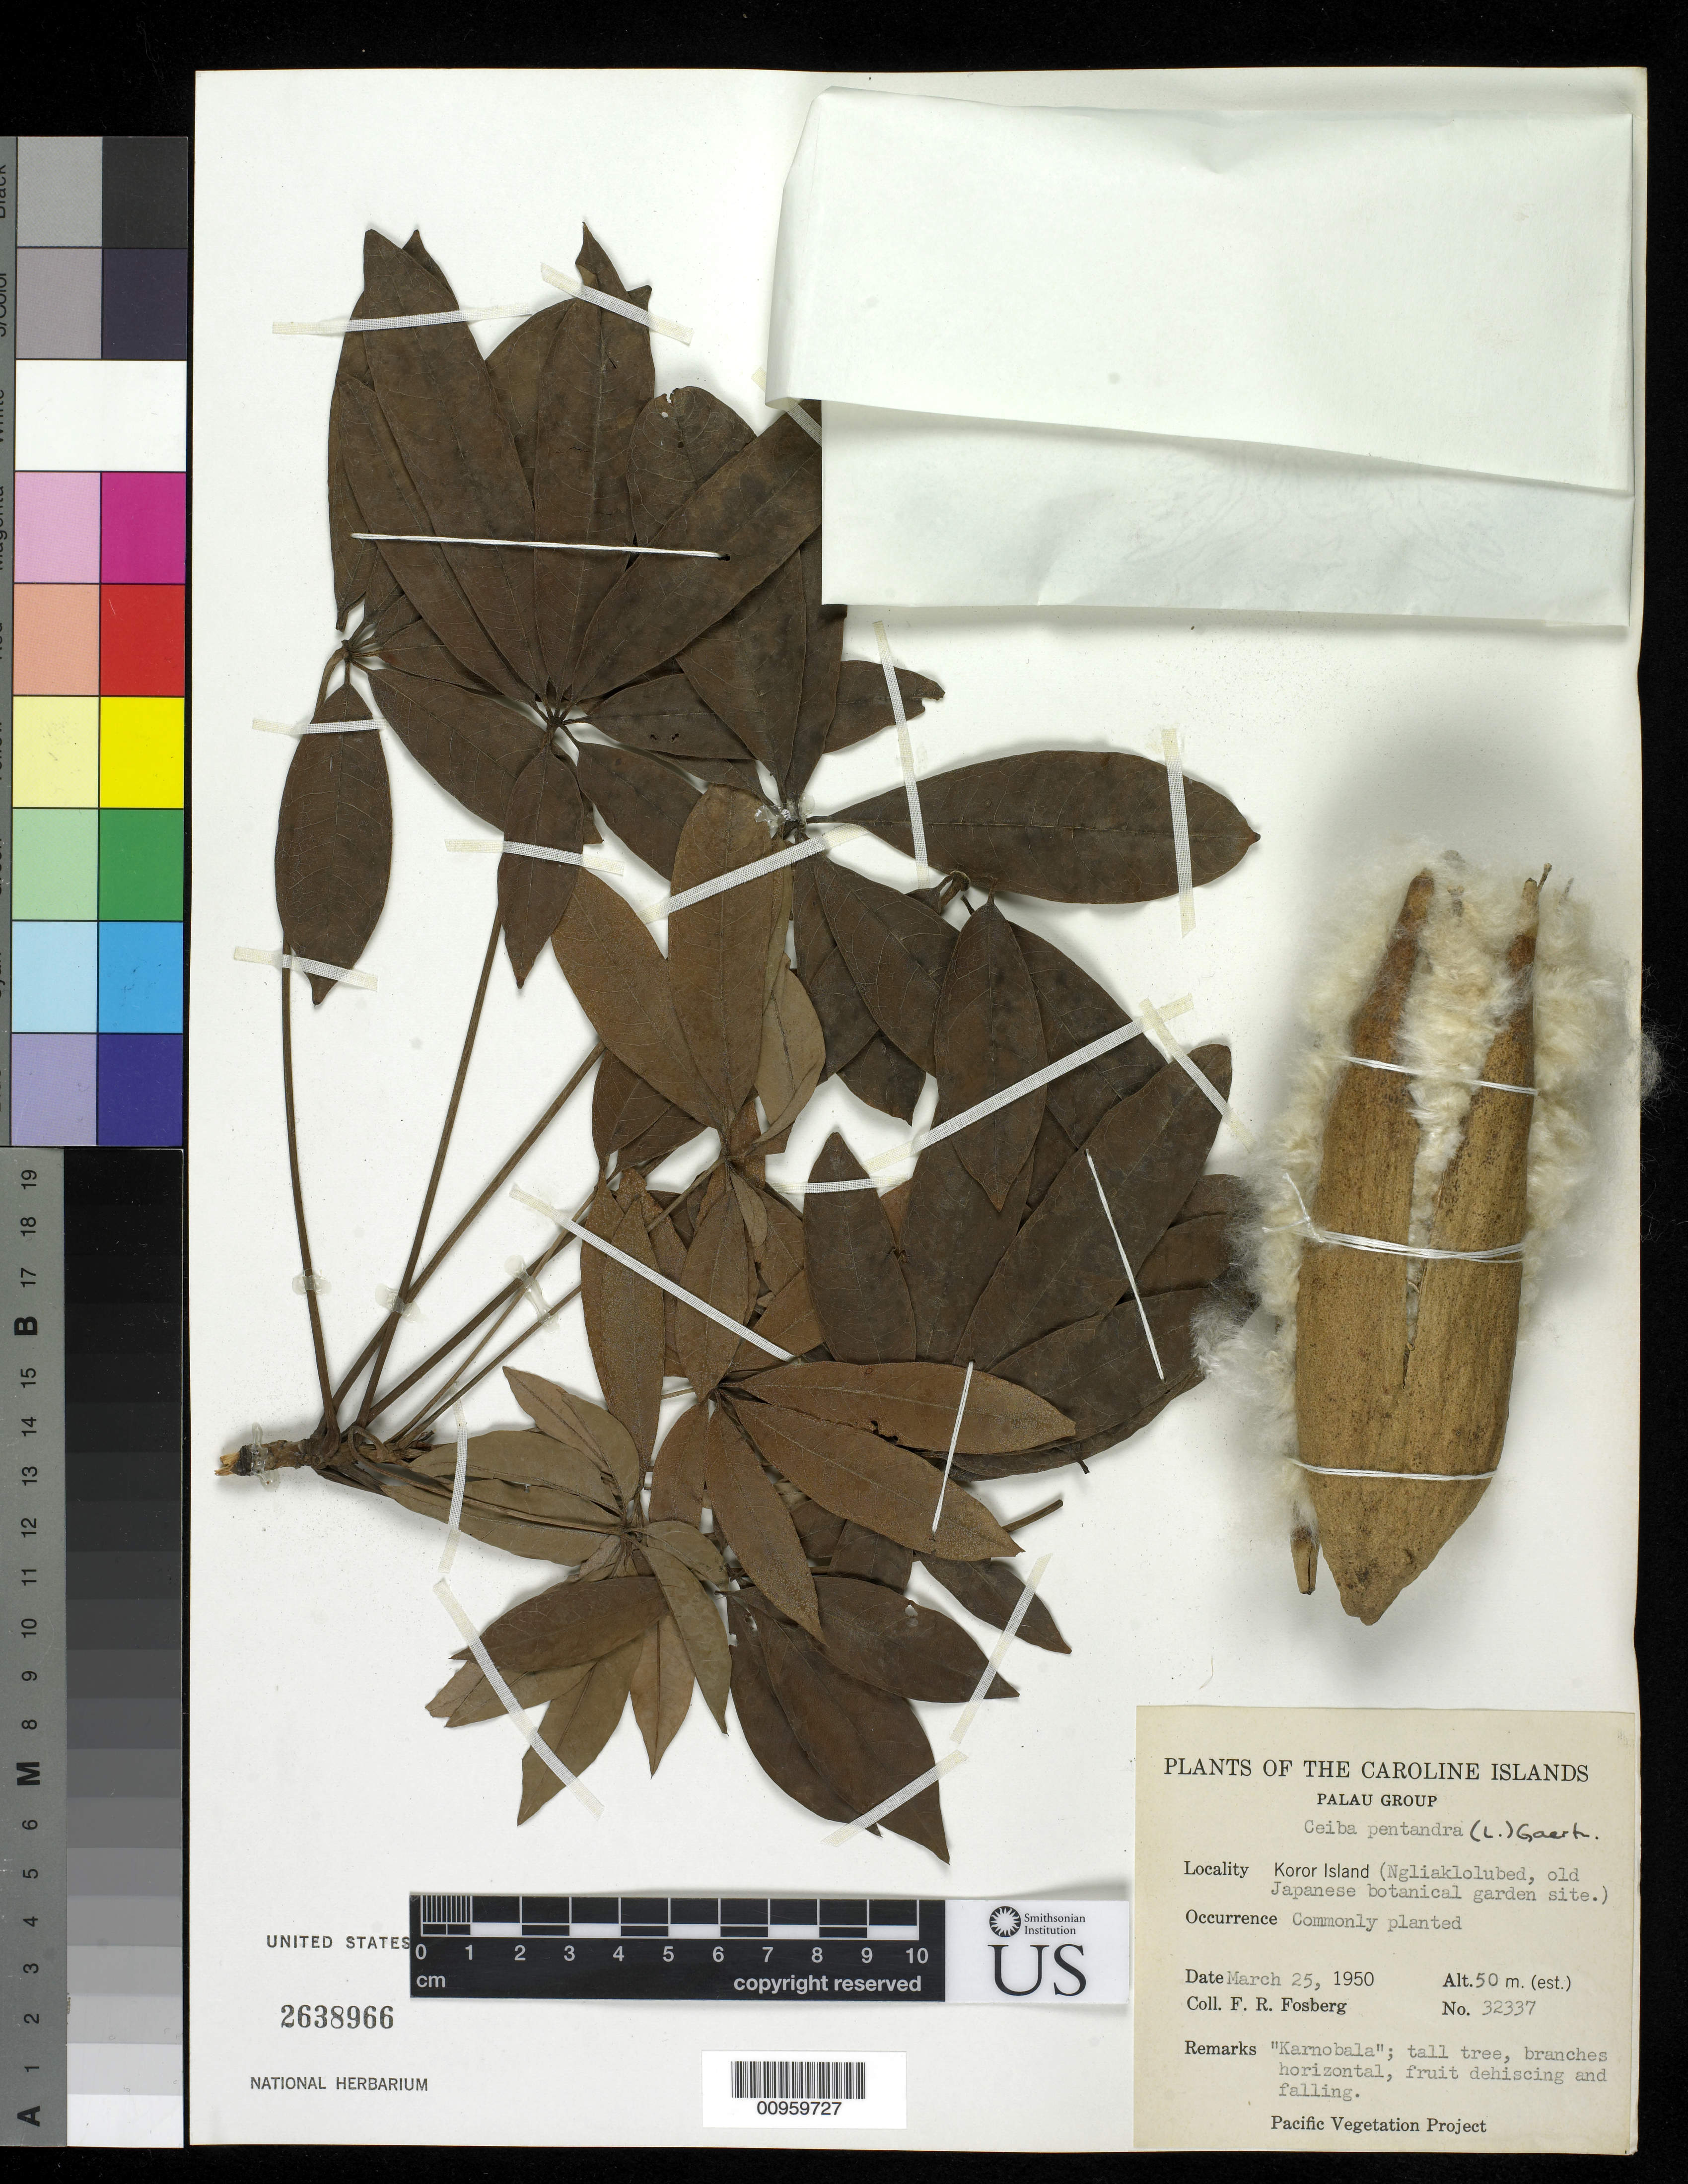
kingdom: Plantae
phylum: Tracheophyta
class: Magnoliopsida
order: Malvales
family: Malvaceae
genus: Ceiba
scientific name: Ceiba pentandra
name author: (L.) Gaertn.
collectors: F. R. Fosberg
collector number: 32337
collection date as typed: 25 Mar 1950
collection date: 1950-03-25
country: Palau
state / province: Koror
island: Oreor (Koror)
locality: Ngliaklolubed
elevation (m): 50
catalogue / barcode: US 2638966